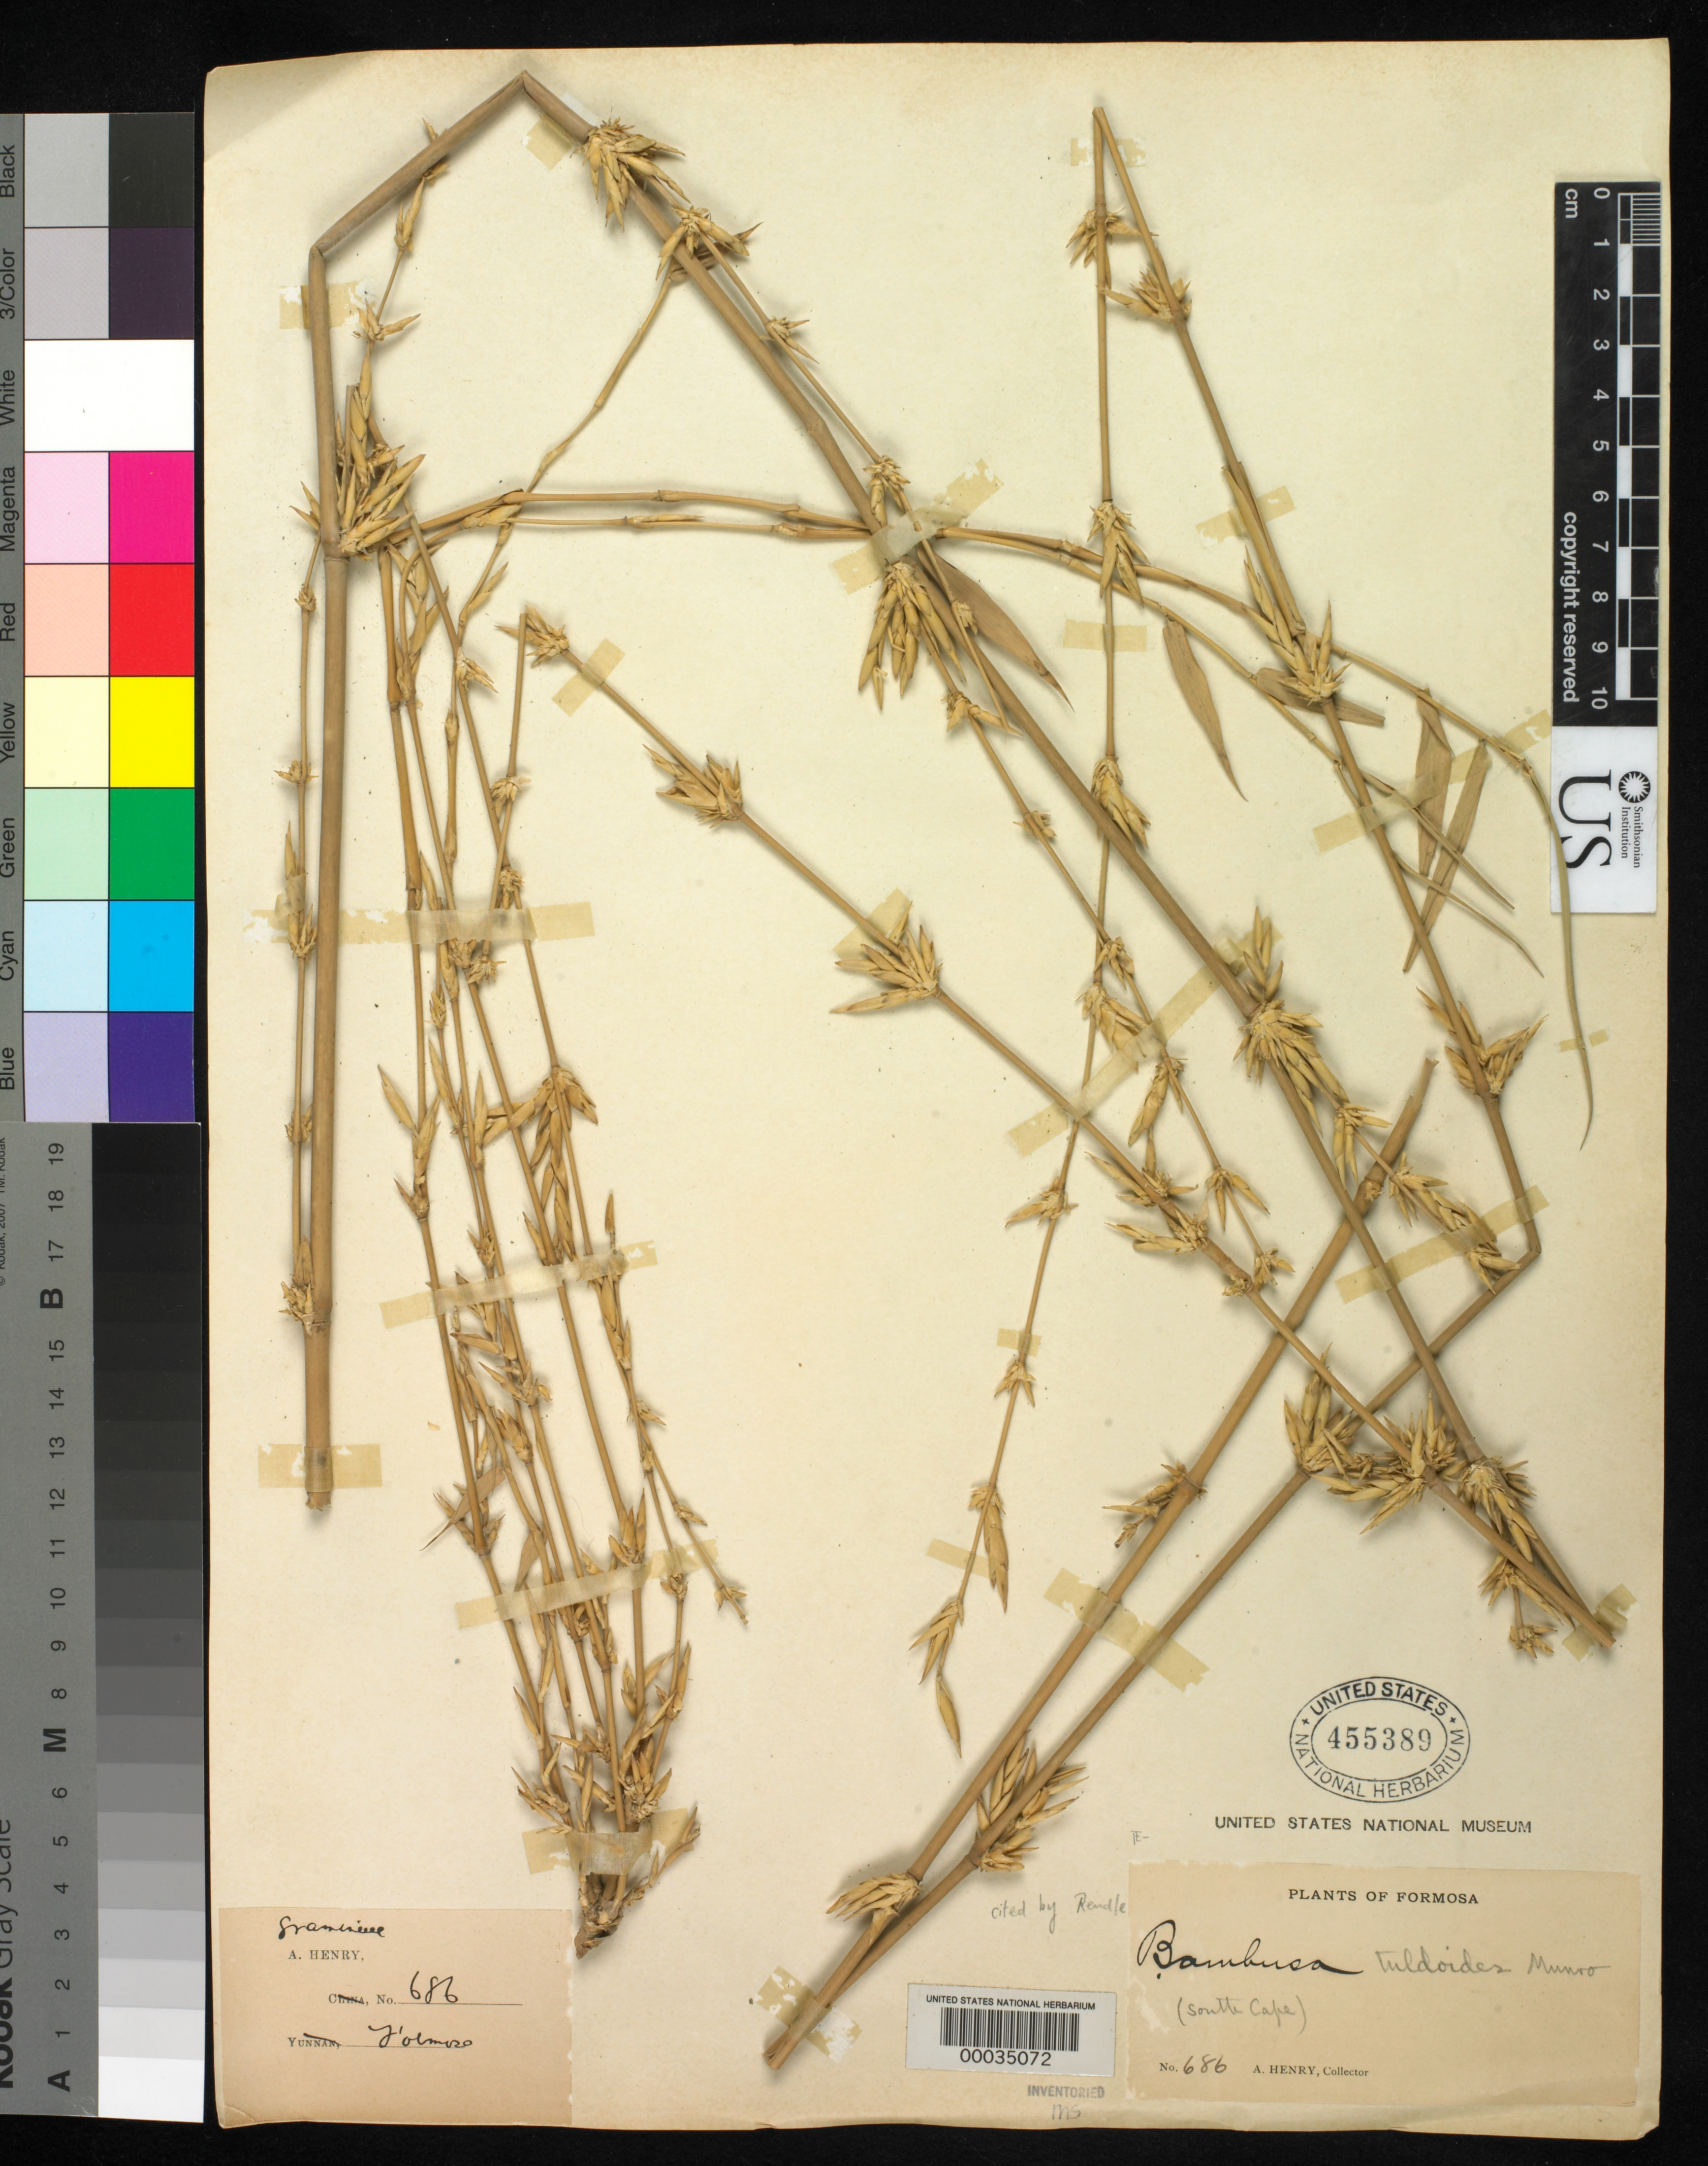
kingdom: Plantae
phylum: Tracheophyta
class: Liliopsida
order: Poales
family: Poaceae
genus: Bambusa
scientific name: Bambusa tuldoides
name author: Munro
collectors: A. Henry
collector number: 686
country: Taiwan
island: Taiwan [Formosa]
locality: South cape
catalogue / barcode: US 455389